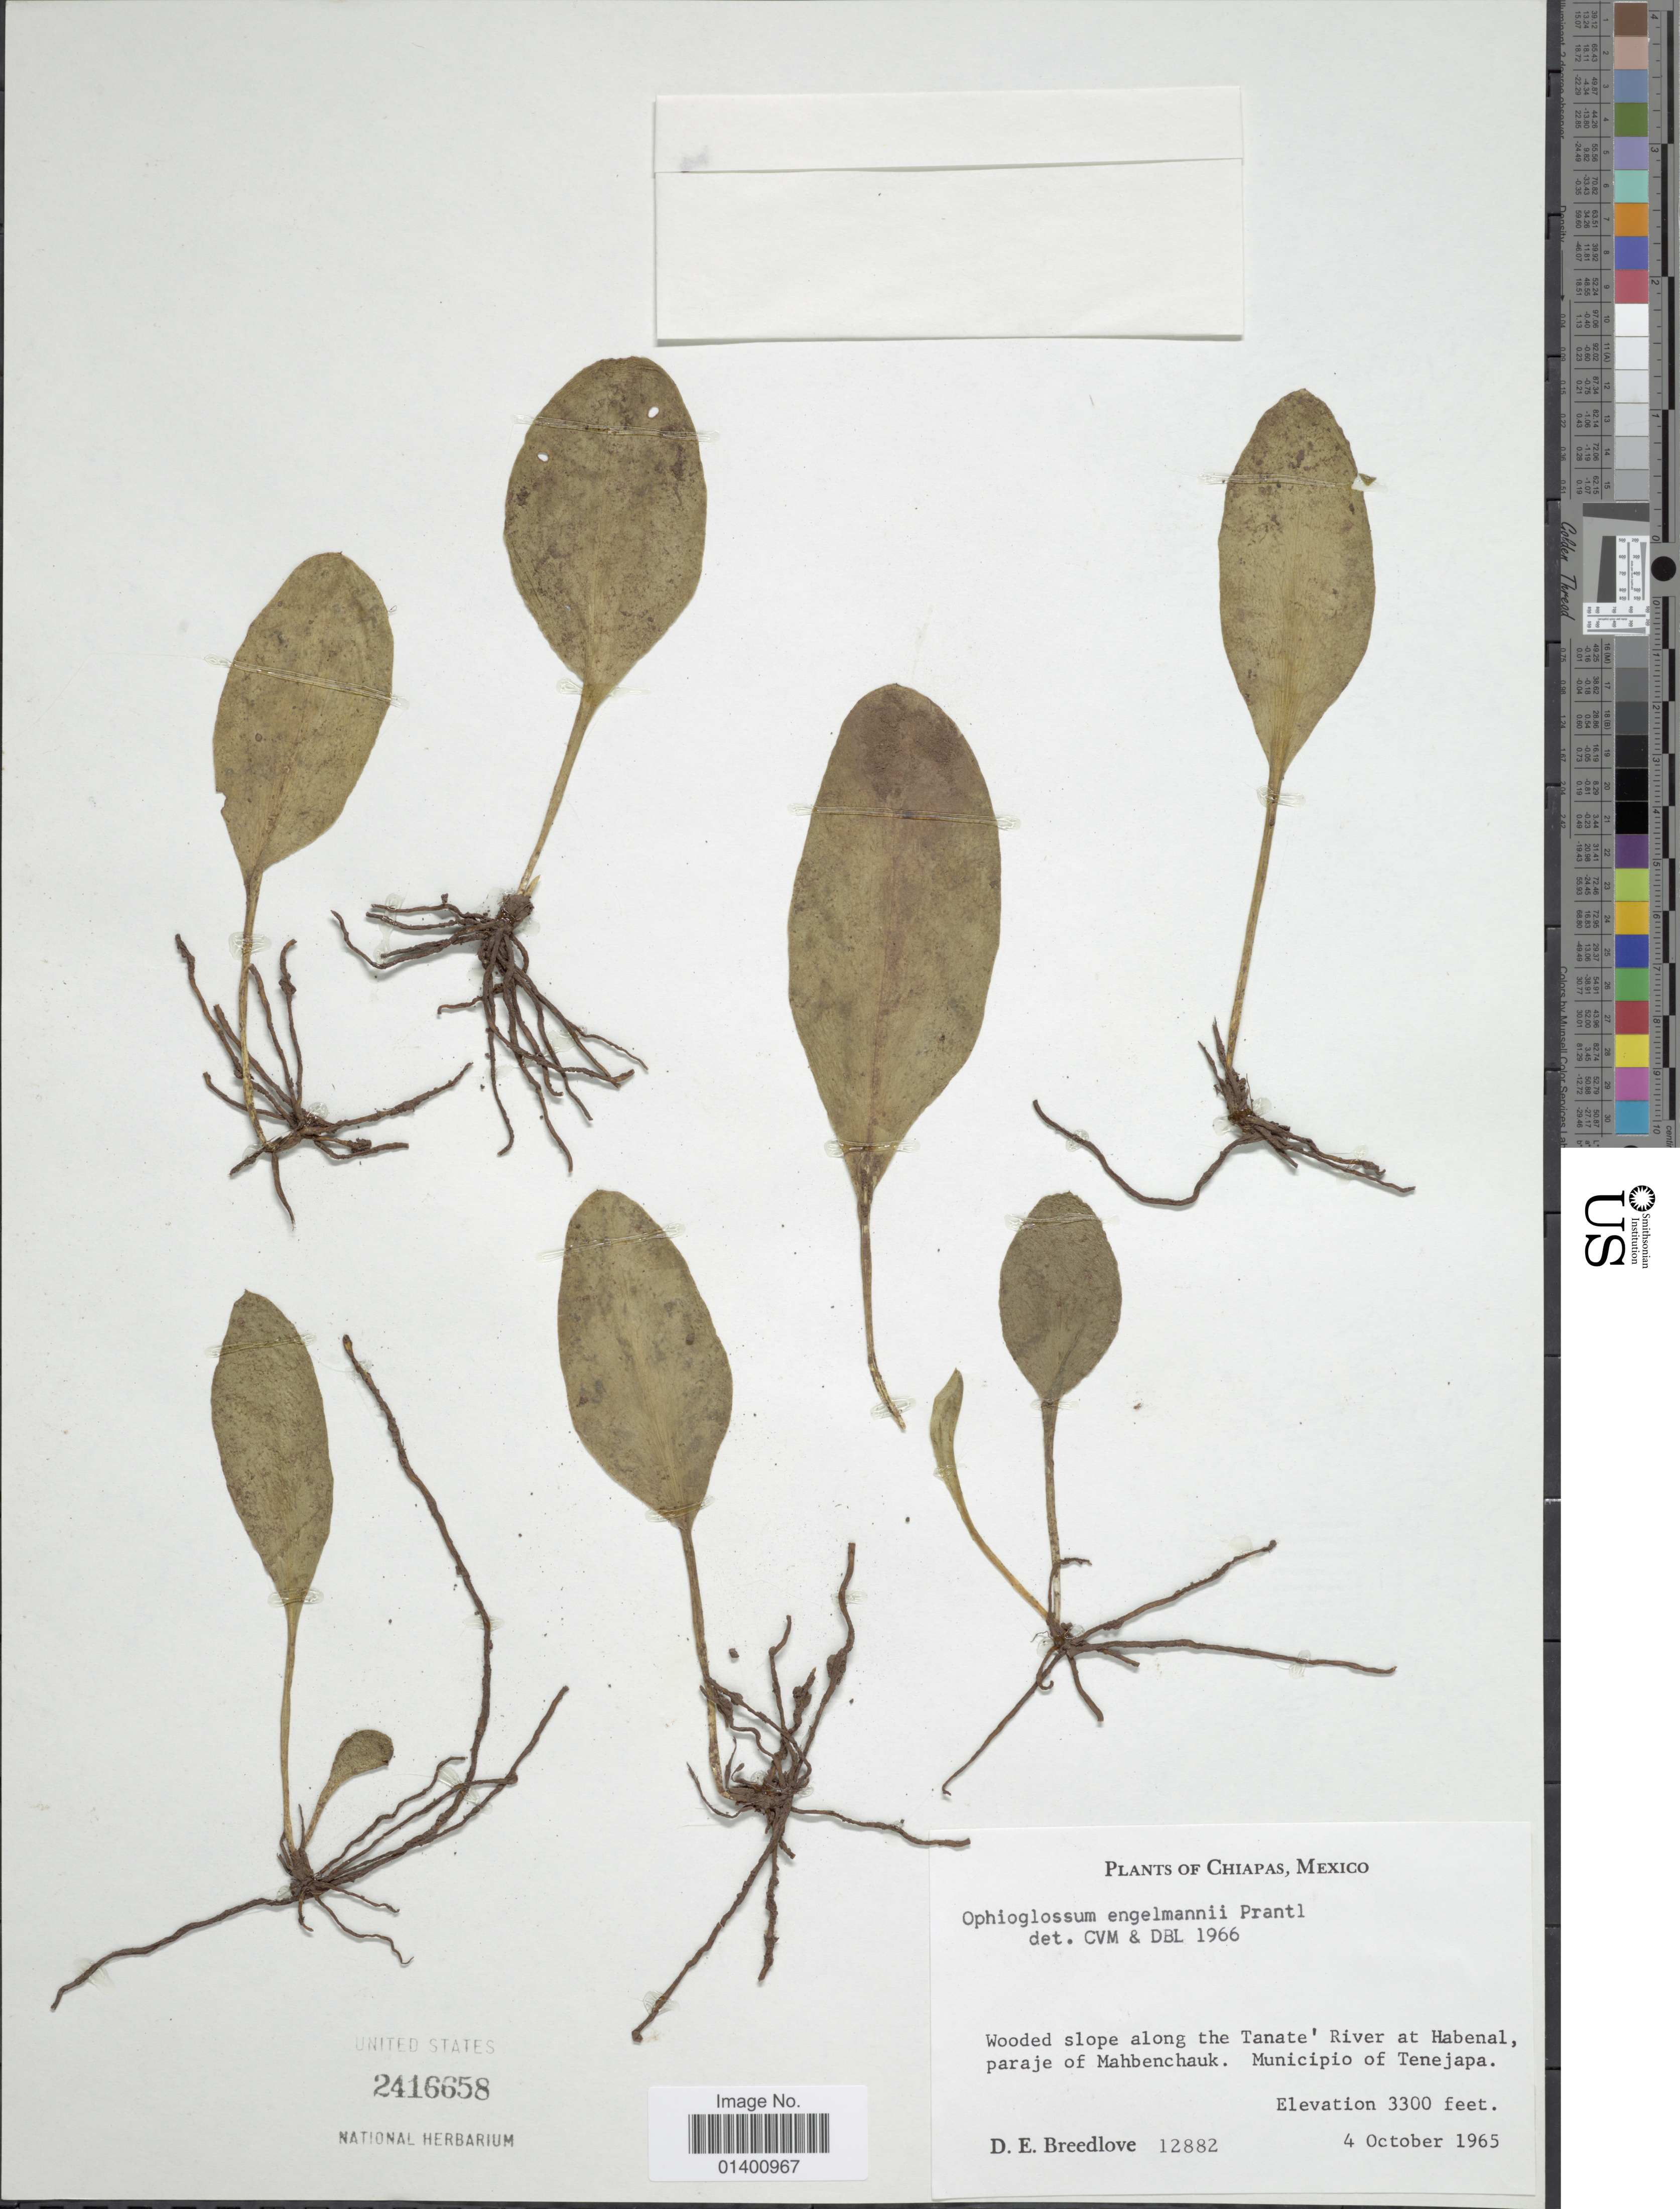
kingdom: Plantae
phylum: Tracheophyta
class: Polypodiopsida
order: Ophioglossales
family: Ophioglossaceae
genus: Ophioglossum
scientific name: Ophioglossum engelmannii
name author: Prantl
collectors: D. E. Breedlove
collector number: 12882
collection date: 1965-10-04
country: Mexico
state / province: Chiapas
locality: Wooded slope along the Tanate' River at Habenal, paraje of Mahbenchauk, Municipio of Tenejapa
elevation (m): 1006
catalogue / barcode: US 2416658